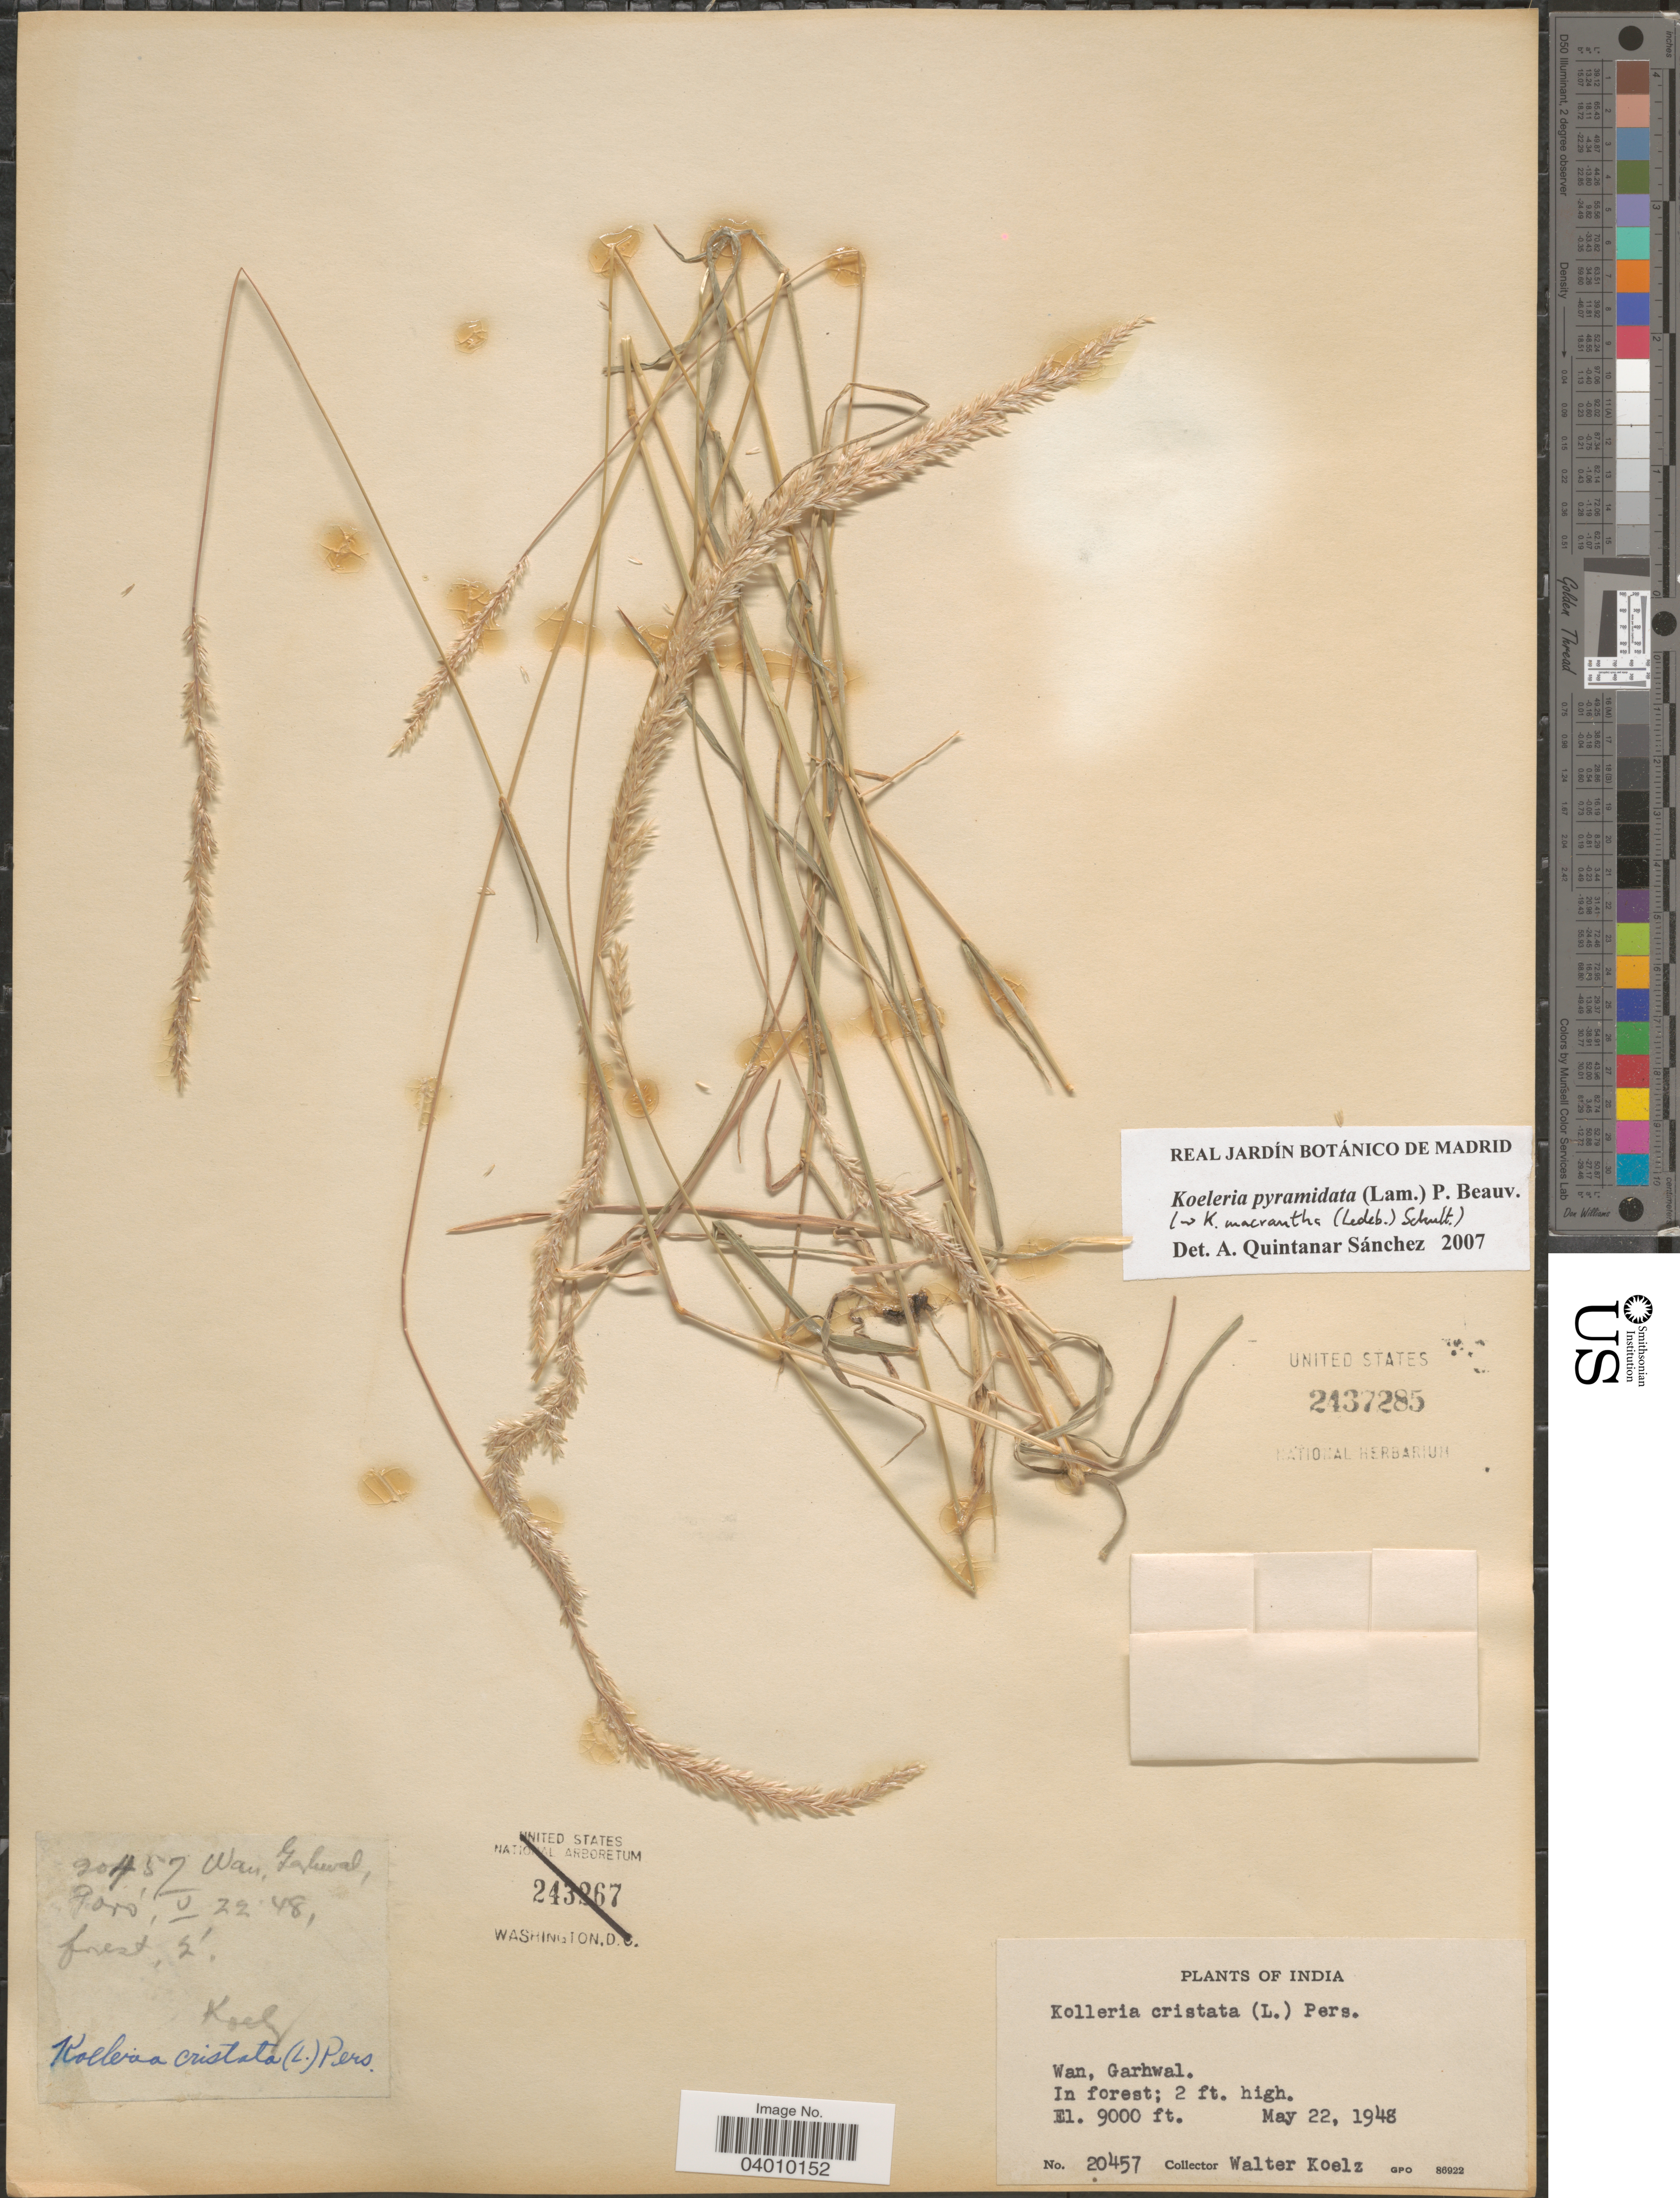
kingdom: Plantae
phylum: Tracheophyta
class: Liliopsida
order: Poales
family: Poaceae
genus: Koeleria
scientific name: Koeleria pyramidata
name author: (Lam.) P. Beauv.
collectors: W. N. Koelz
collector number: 20457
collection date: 1948-05-22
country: India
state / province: Uttarakhand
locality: Wan, Garhwal. In forest.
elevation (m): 2743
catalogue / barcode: US 2437285